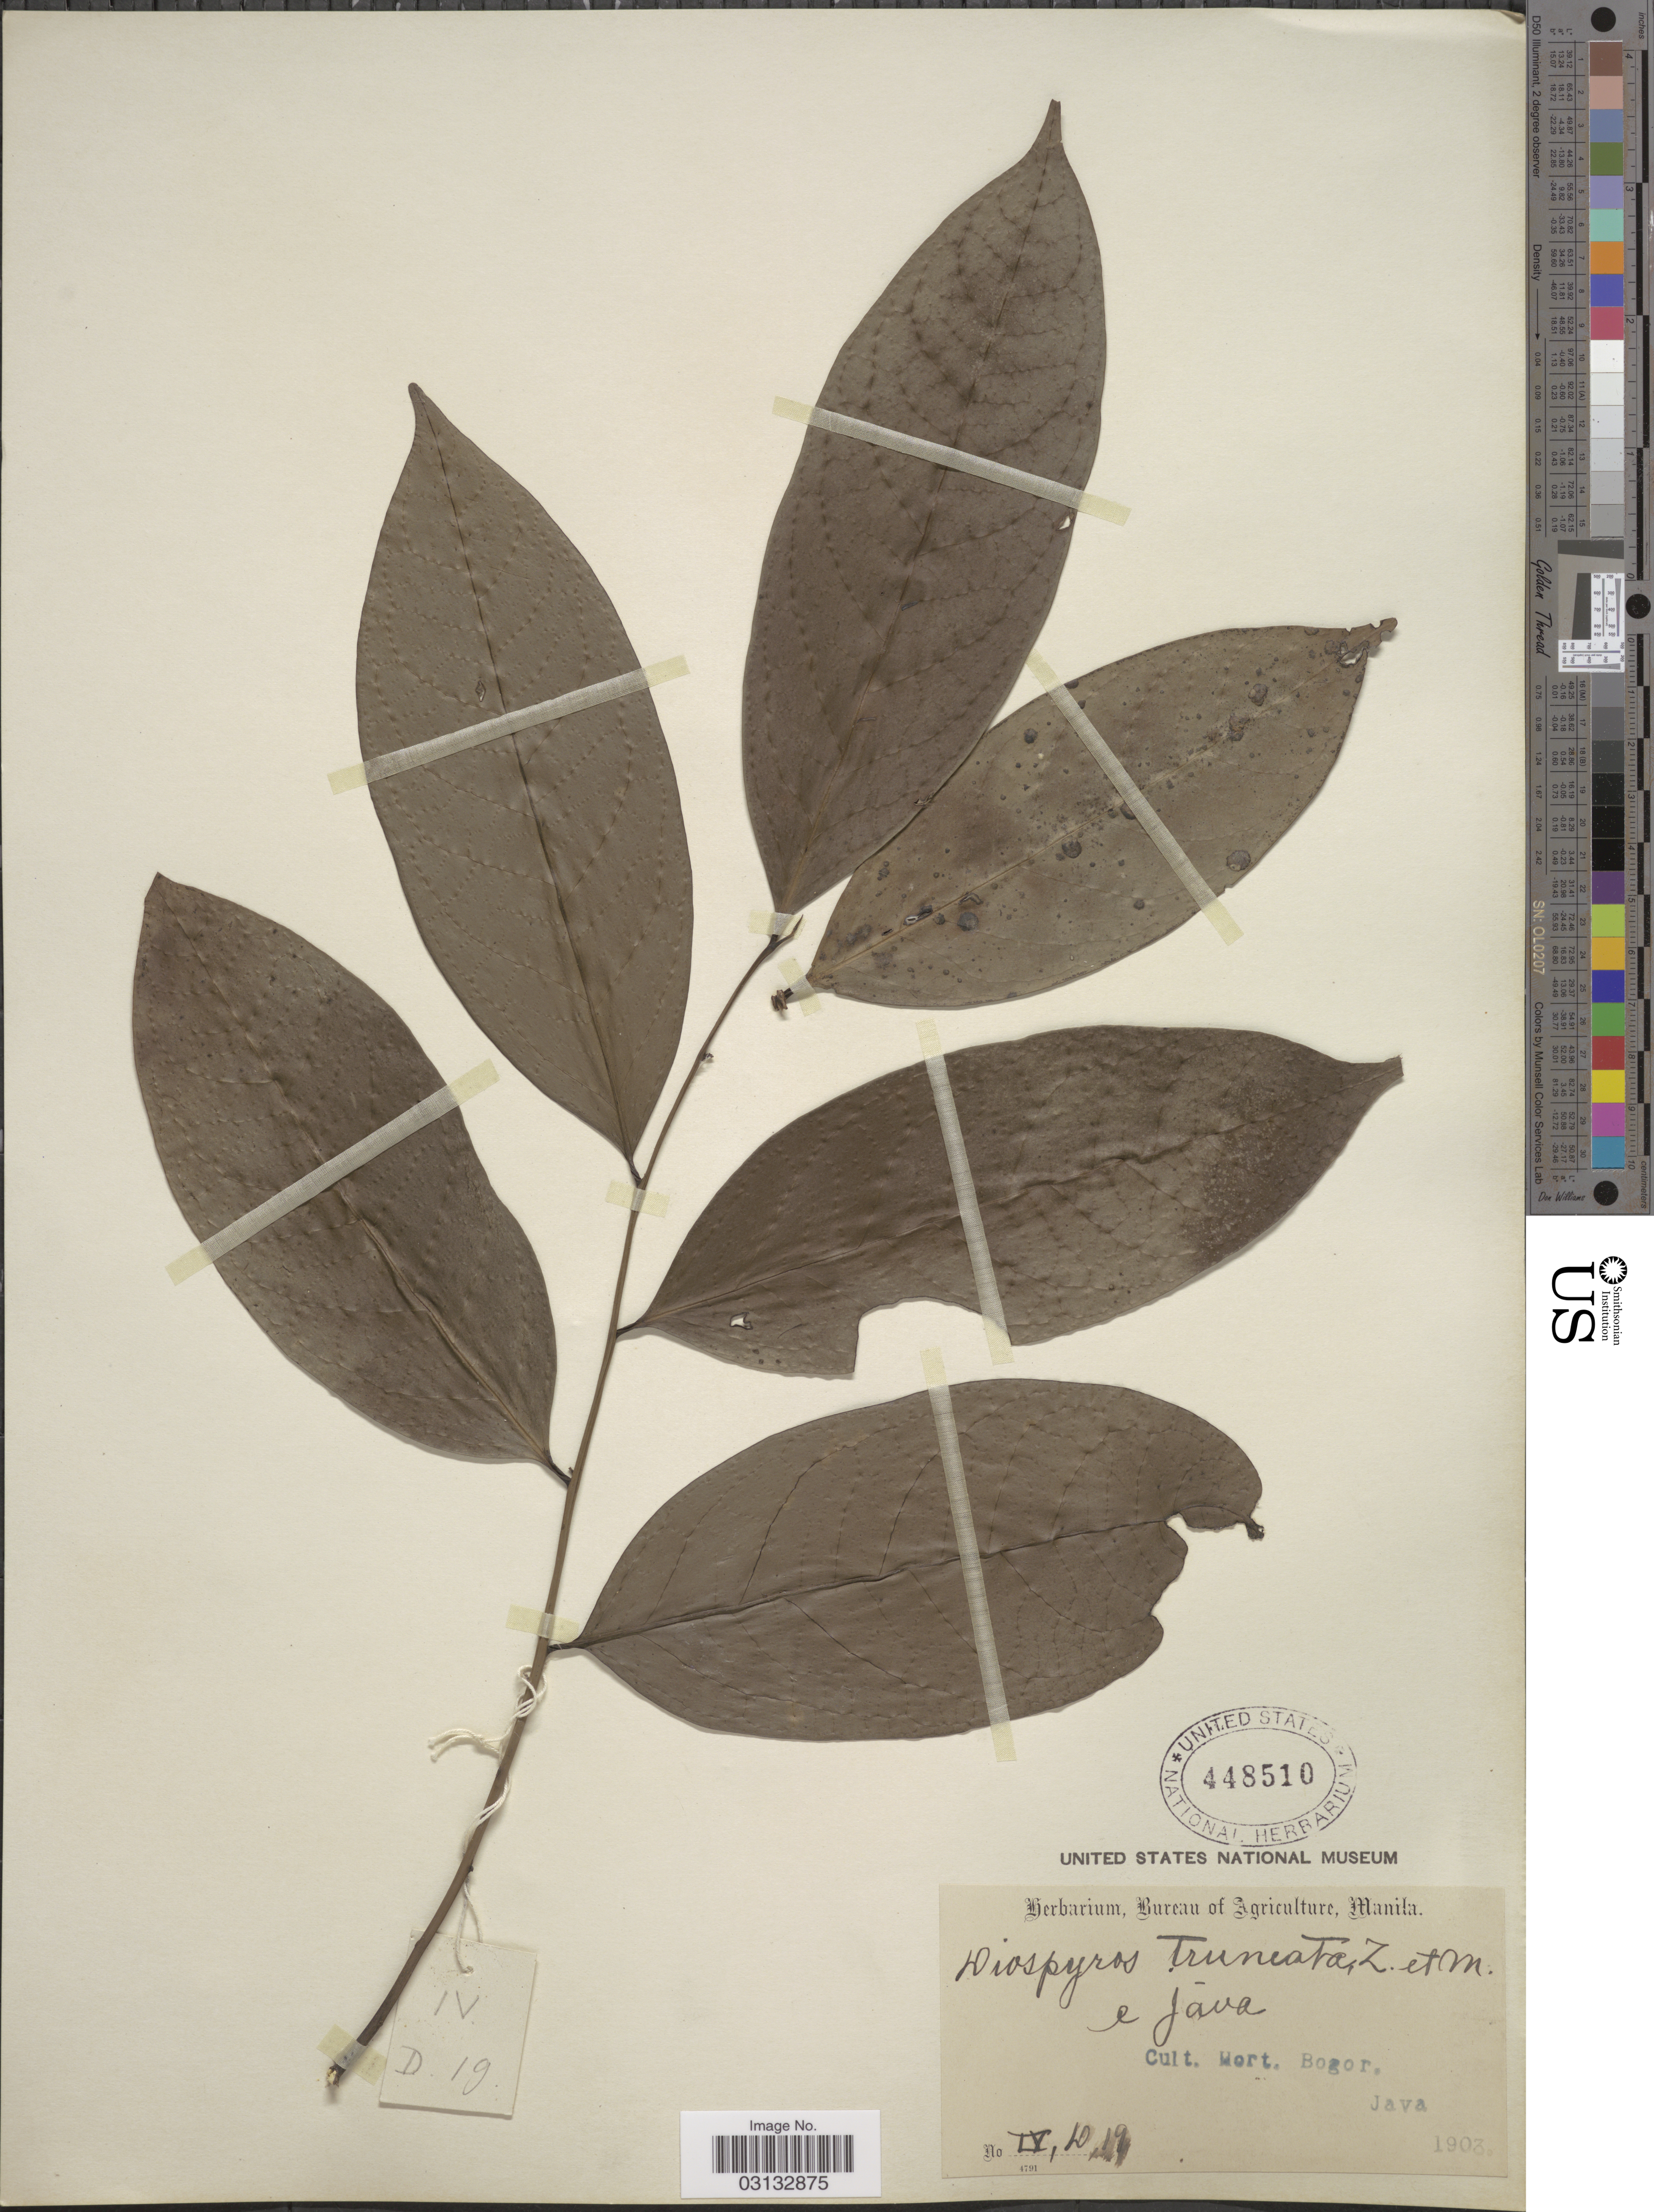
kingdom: Plantae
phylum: Tracheophyta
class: Magnoliopsida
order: Ericales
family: Ebenaceae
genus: Diospyros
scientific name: Diospyros truncata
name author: Zoll. & Moritzi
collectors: Ex herb. Bureau of Agriculture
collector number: IV,D,19*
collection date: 1903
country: Indonesia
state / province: Java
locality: E Java [unsure placement], Cult. Hort. Bogor.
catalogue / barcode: US 448510